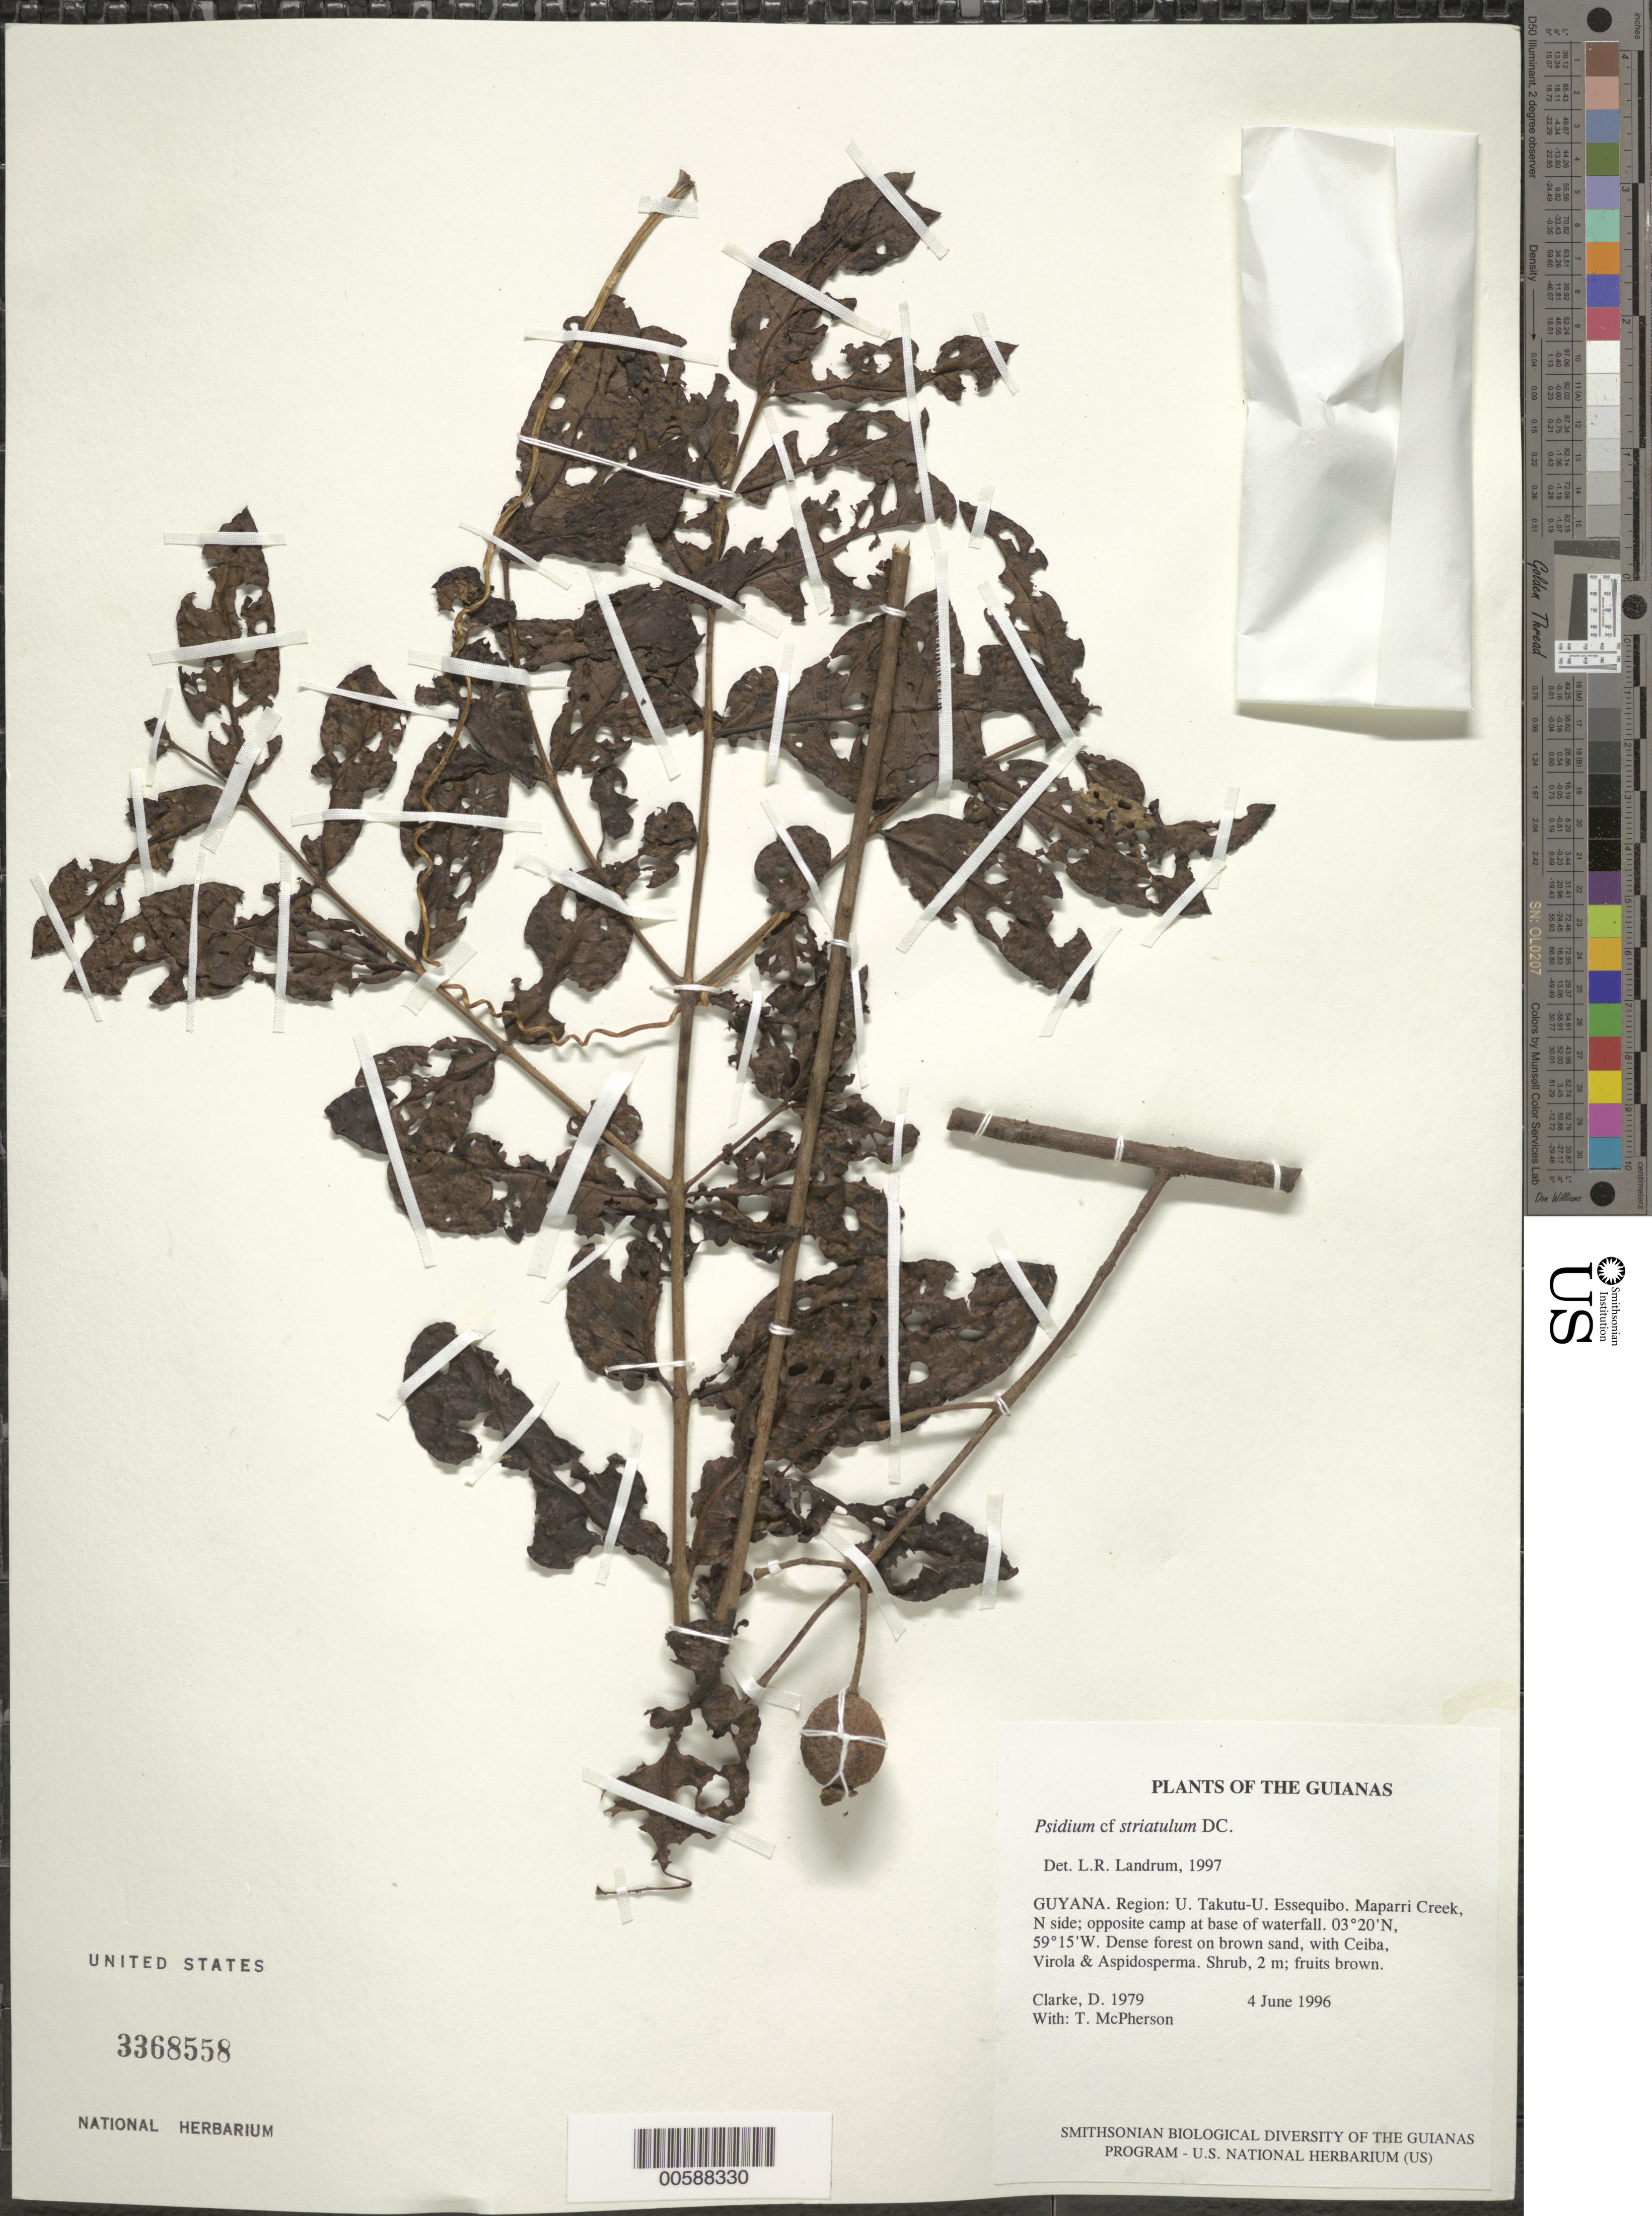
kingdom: Plantae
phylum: Tracheophyta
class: Magnoliopsida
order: Myrtales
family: Myrtaceae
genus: Psidium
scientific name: Psidium striatulum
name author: DC.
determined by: Landrum, L. R.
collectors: H. D. Clarke & T. McPherson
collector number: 1979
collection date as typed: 5 June 1996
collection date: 1996-06-05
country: Guyana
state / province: U. Takutu-U. Essequibo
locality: Maparri Creek, N side; opposite camp at base of waterfall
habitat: Streamside vegetation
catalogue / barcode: US 3368558